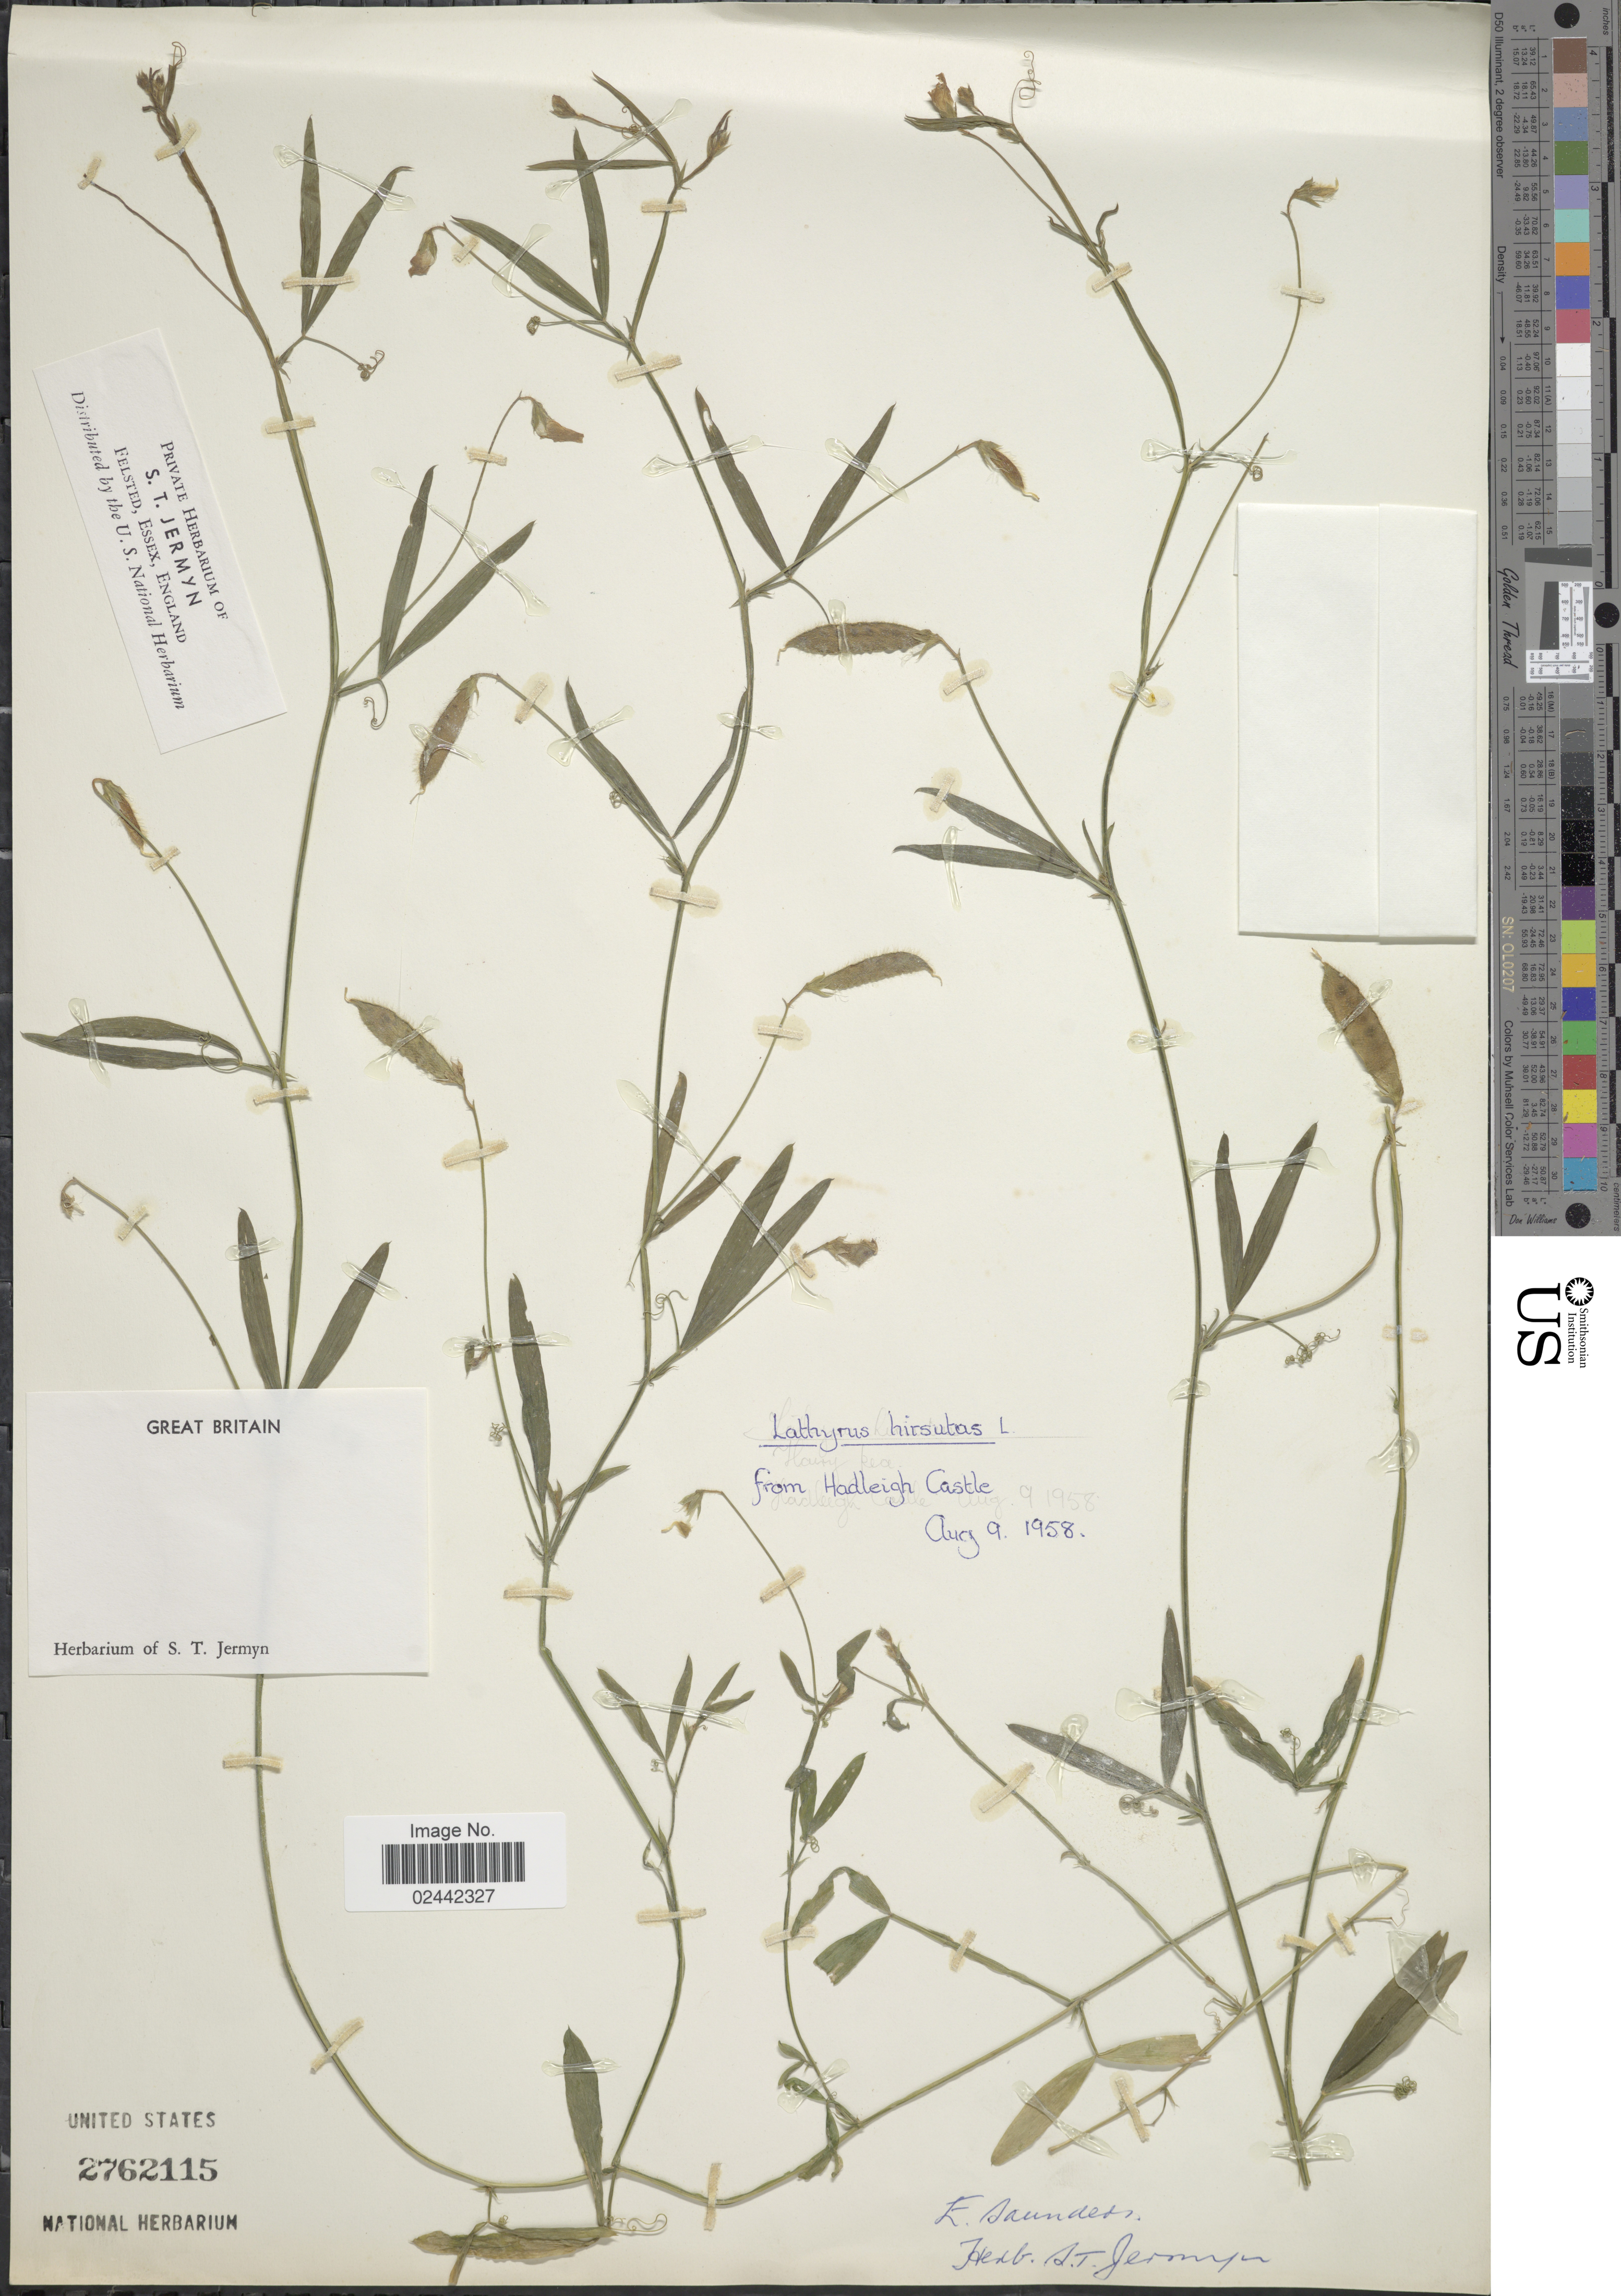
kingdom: Plantae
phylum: Tracheophyta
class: Magnoliopsida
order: Fabales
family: Fabaceae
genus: Lathyrus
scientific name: Lathyrus hirsutus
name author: L.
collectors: E. Saunders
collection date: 1958-08-09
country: United Kingdom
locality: Great Britain. Hadleigh Castle.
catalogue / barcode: US 2762115